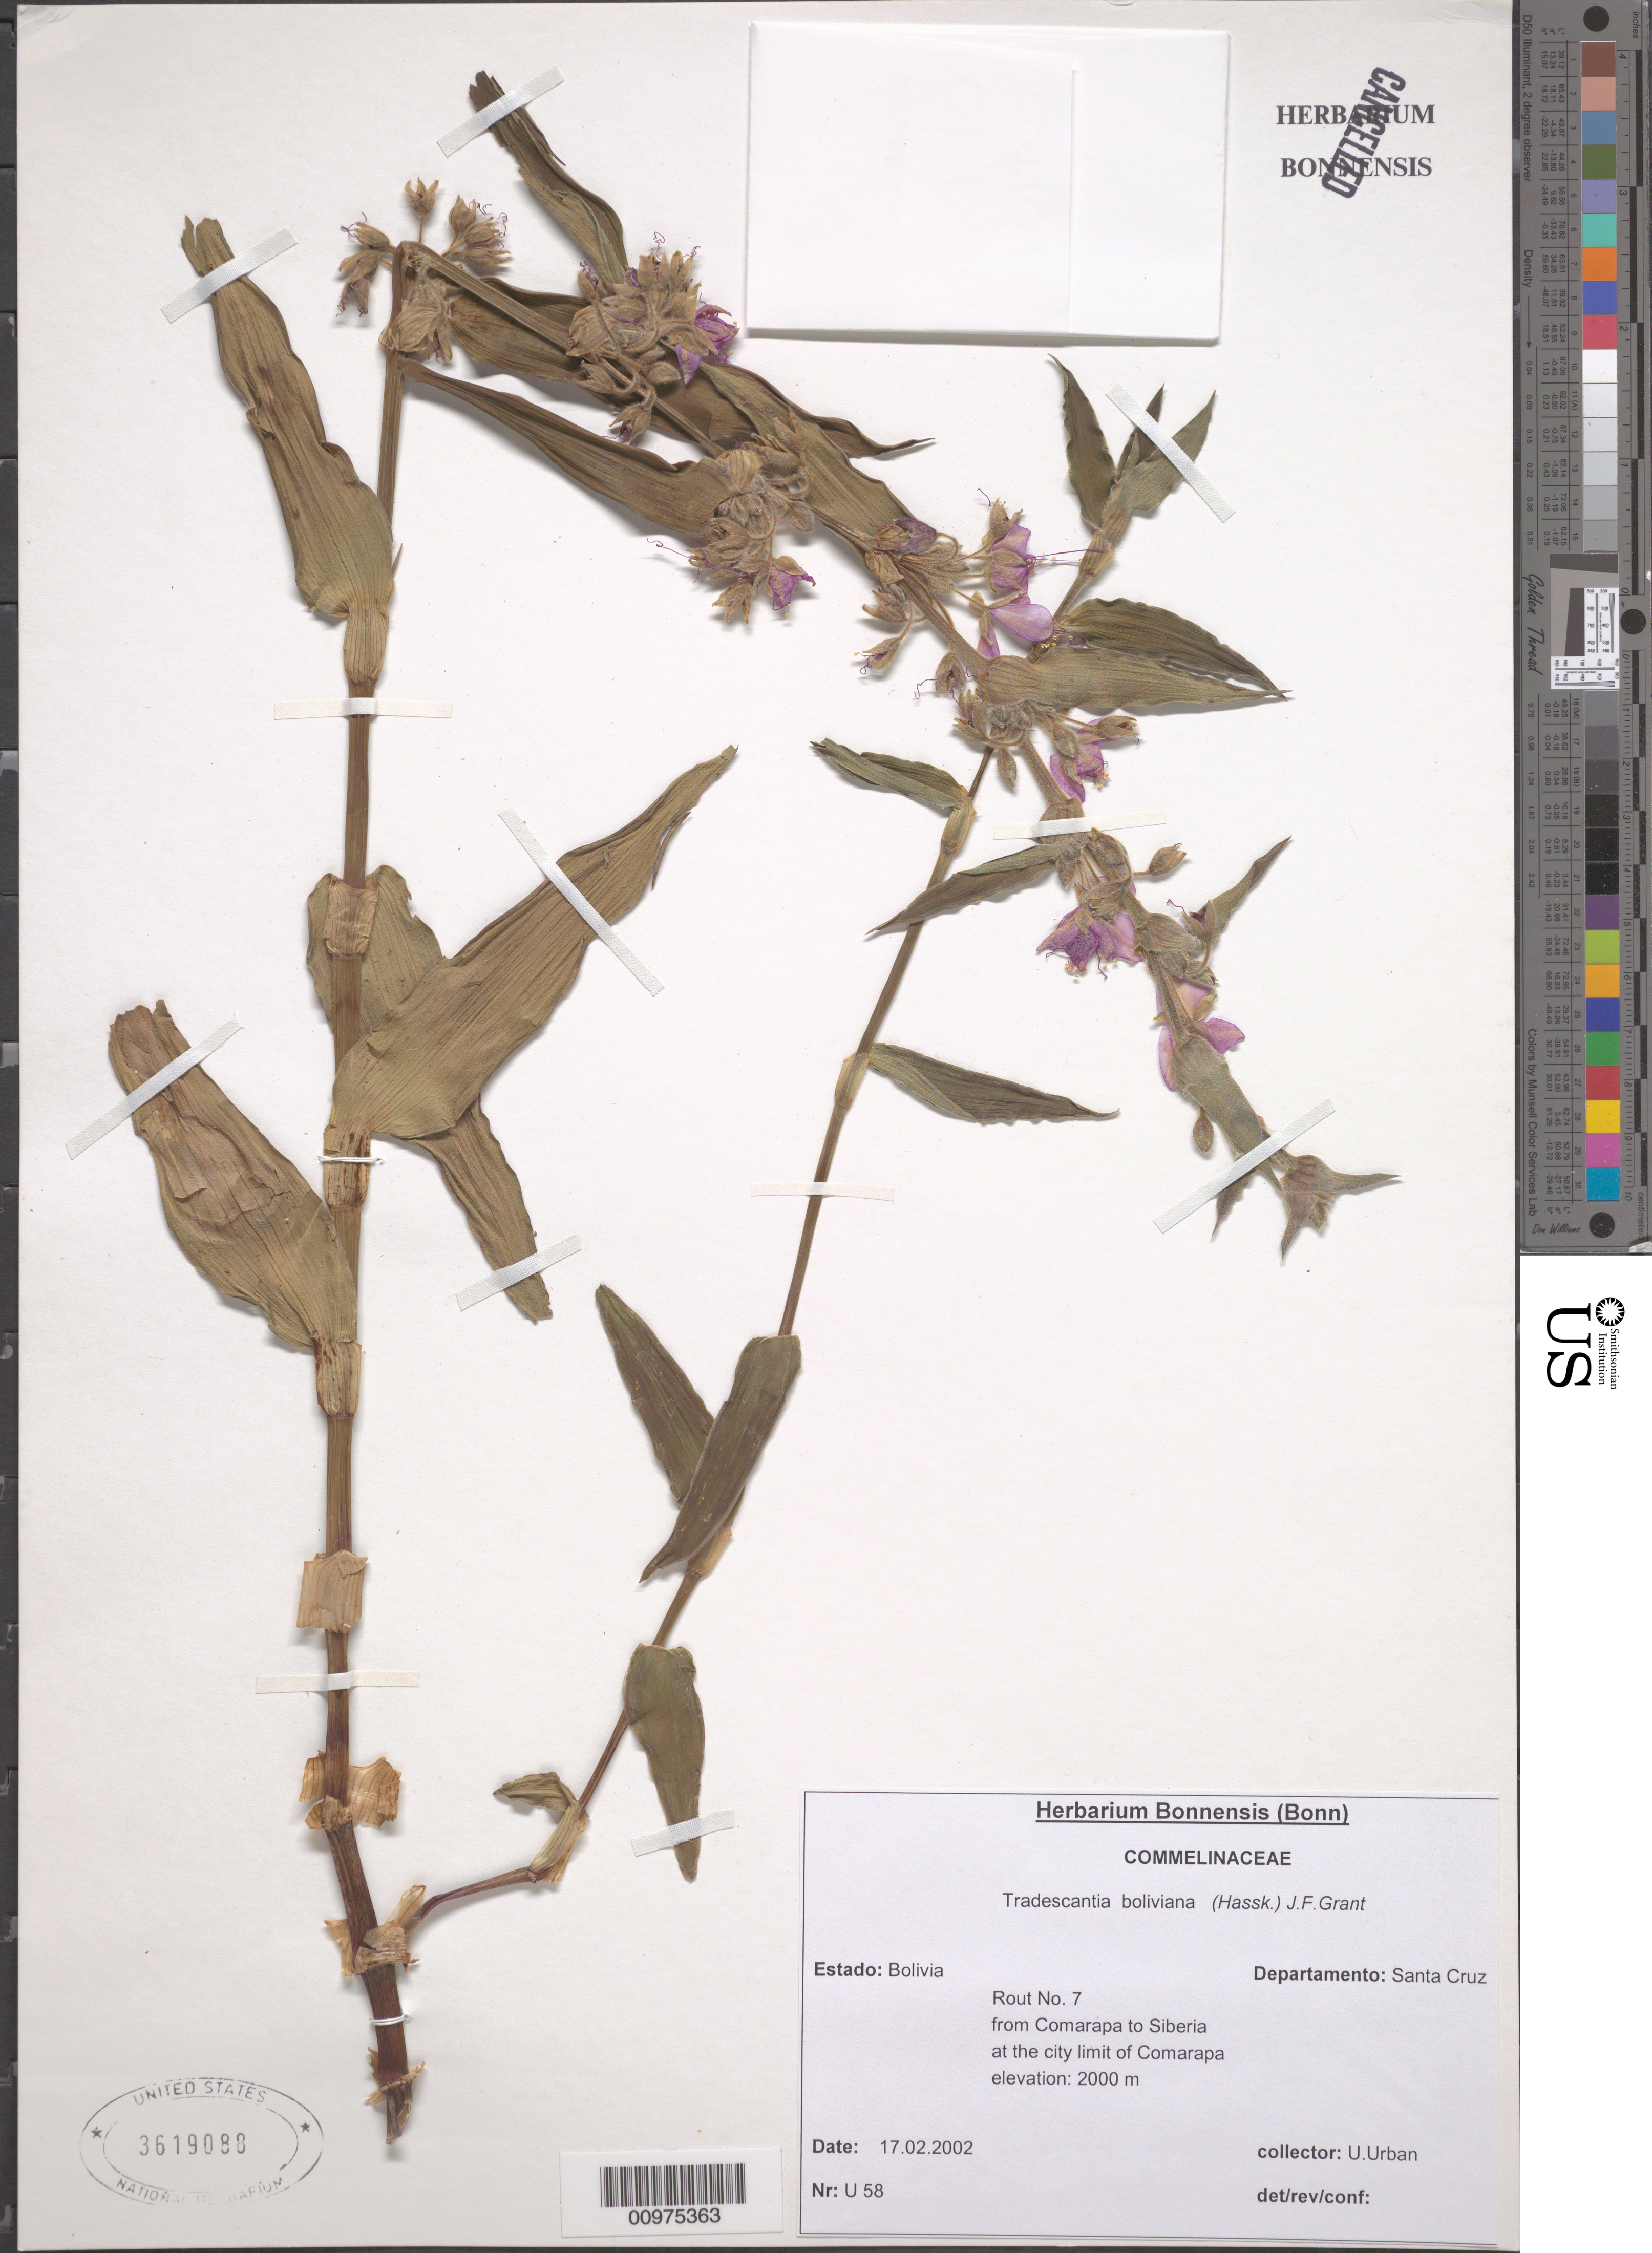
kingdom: Plantae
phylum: Tracheophyta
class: Liliopsida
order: Commelinales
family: Commelinaceae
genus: Tradescantia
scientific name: Tradescantia boliviana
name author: (Hassk.) J.F. Grant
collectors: U. Urban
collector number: U 58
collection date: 2002-02-17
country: Bolivia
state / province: Santa Cruz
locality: Rout No. 7 from Comarapa to Siberia at the city limit of Comarapa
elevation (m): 2000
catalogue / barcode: US 3619088